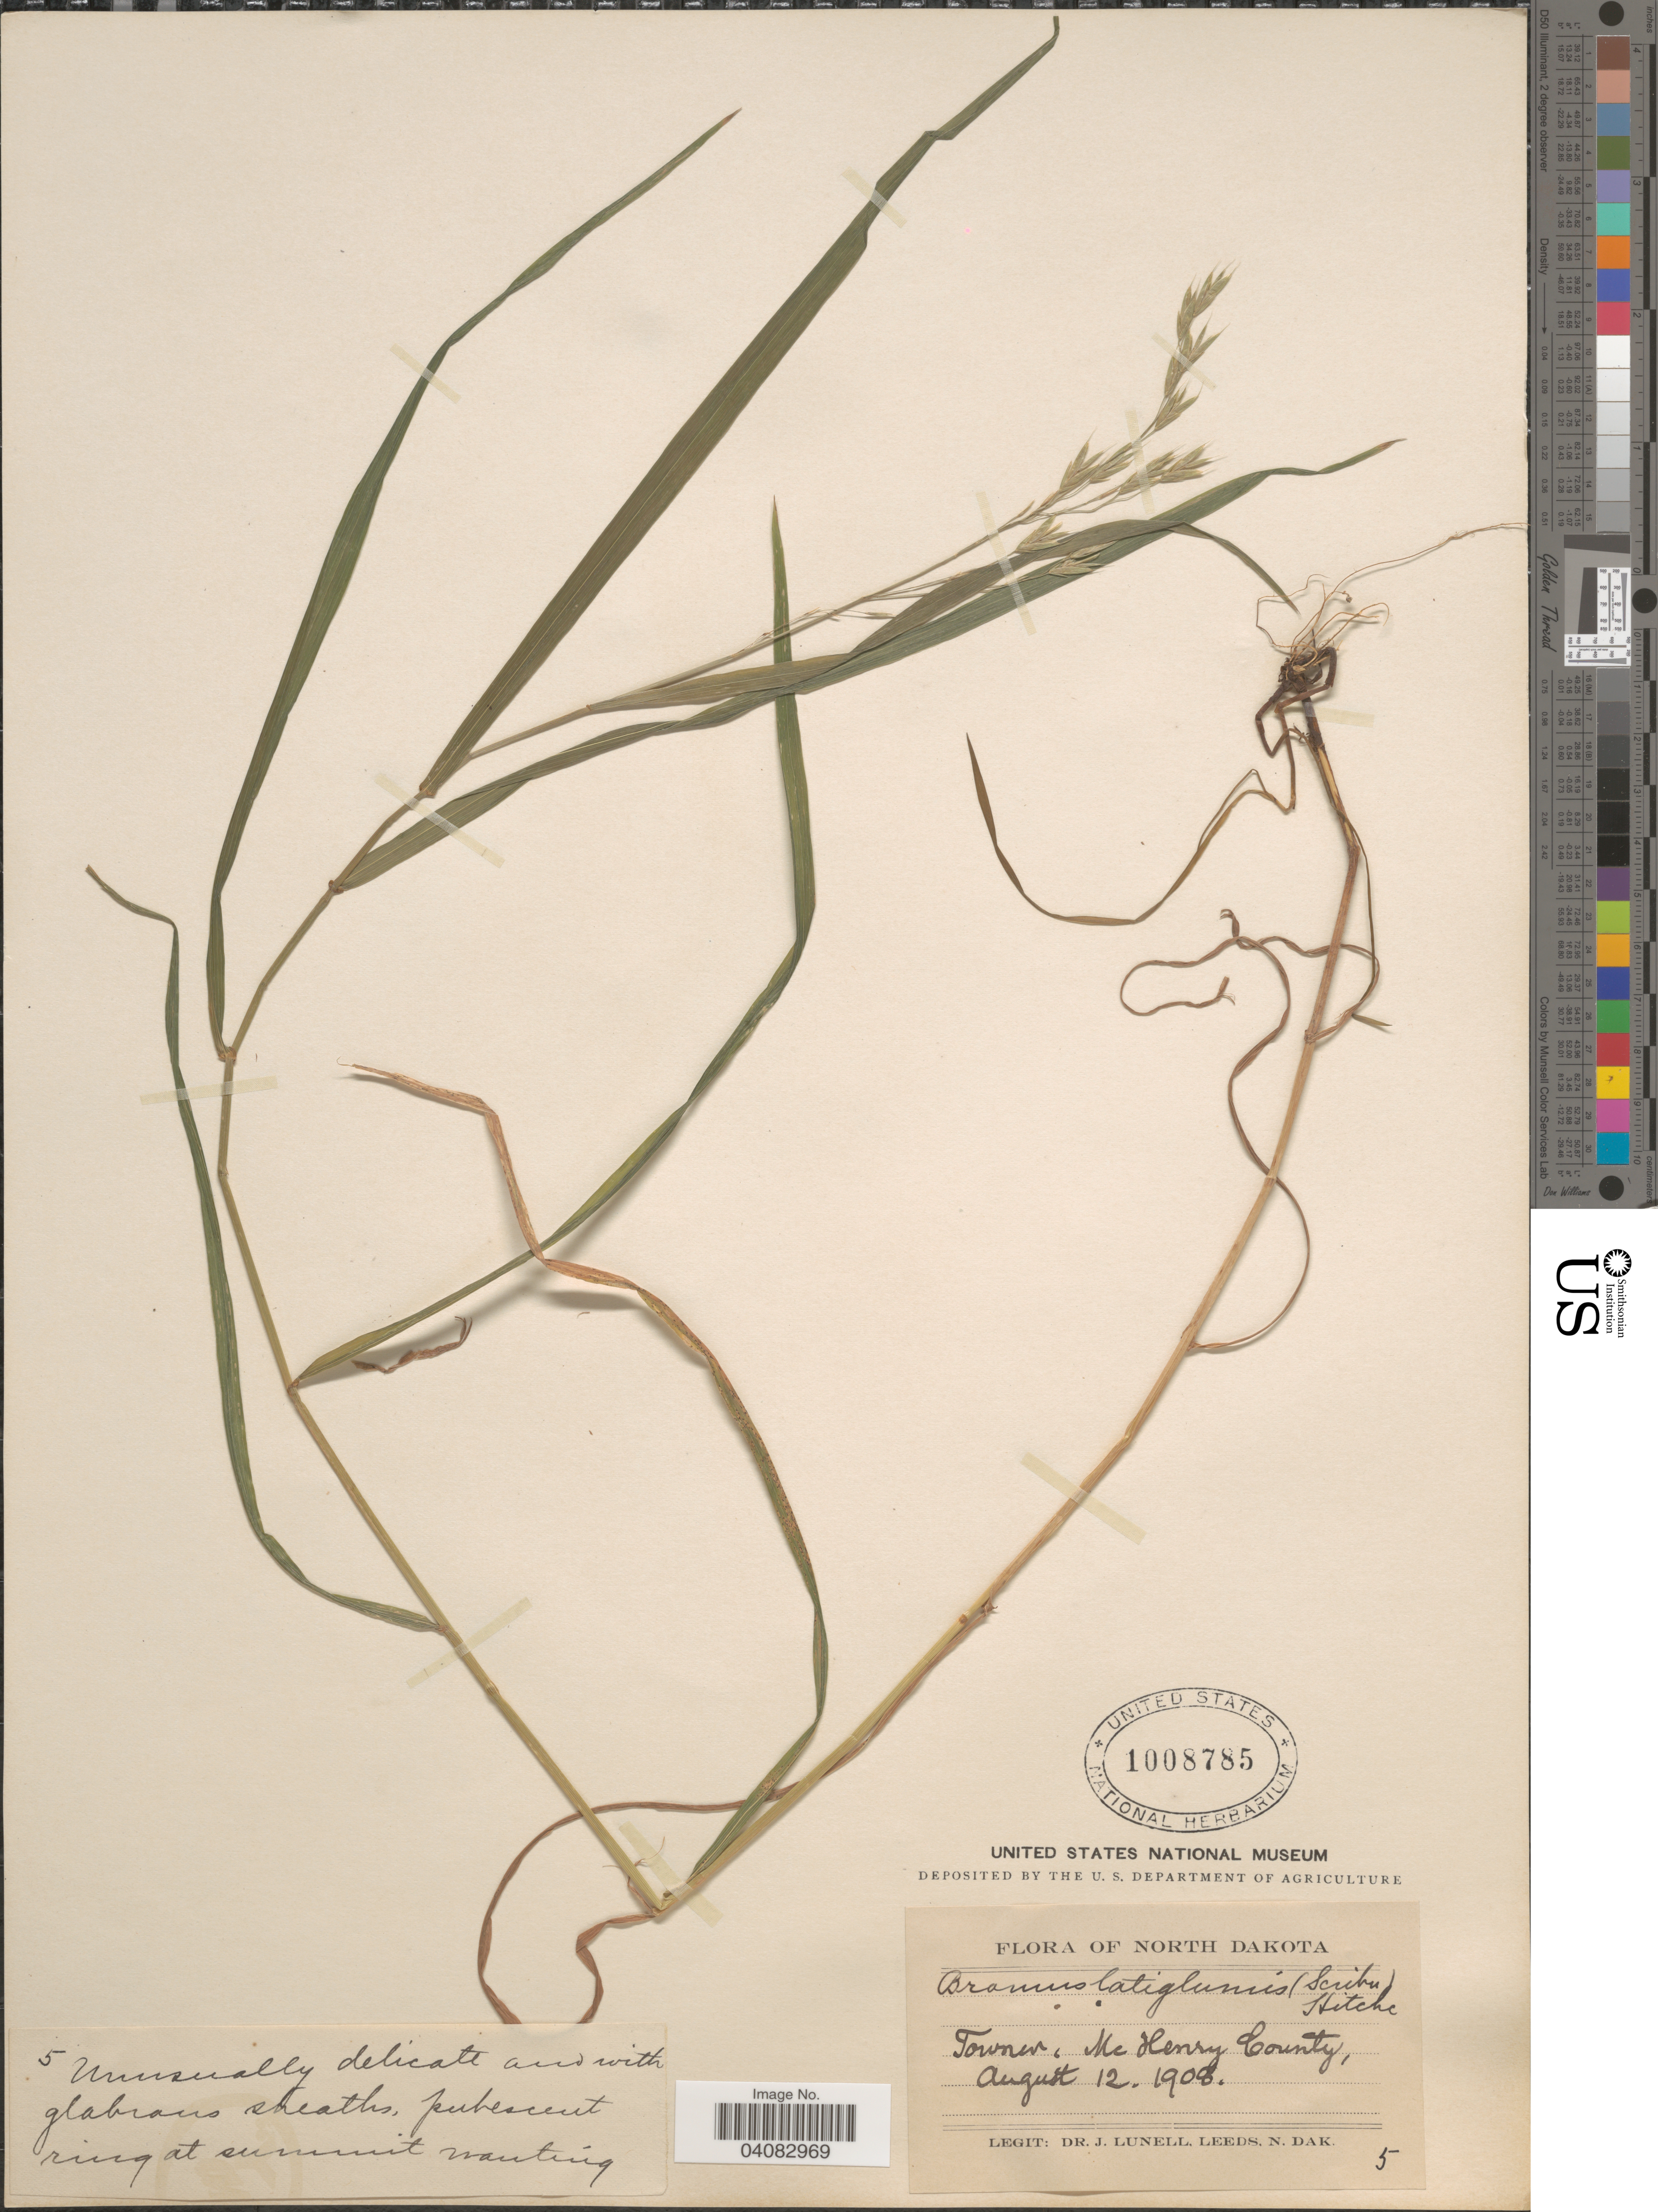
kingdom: Plantae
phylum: Tracheophyta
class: Liliopsida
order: Poales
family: Poaceae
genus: Bromus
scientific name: Bromus latiglumis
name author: (Scribn. ex Shear) Hitchc.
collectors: J. Lunell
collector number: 5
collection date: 1908-08-12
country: United States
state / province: North Dakota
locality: Towner, McHenry County.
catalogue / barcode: US 1008785